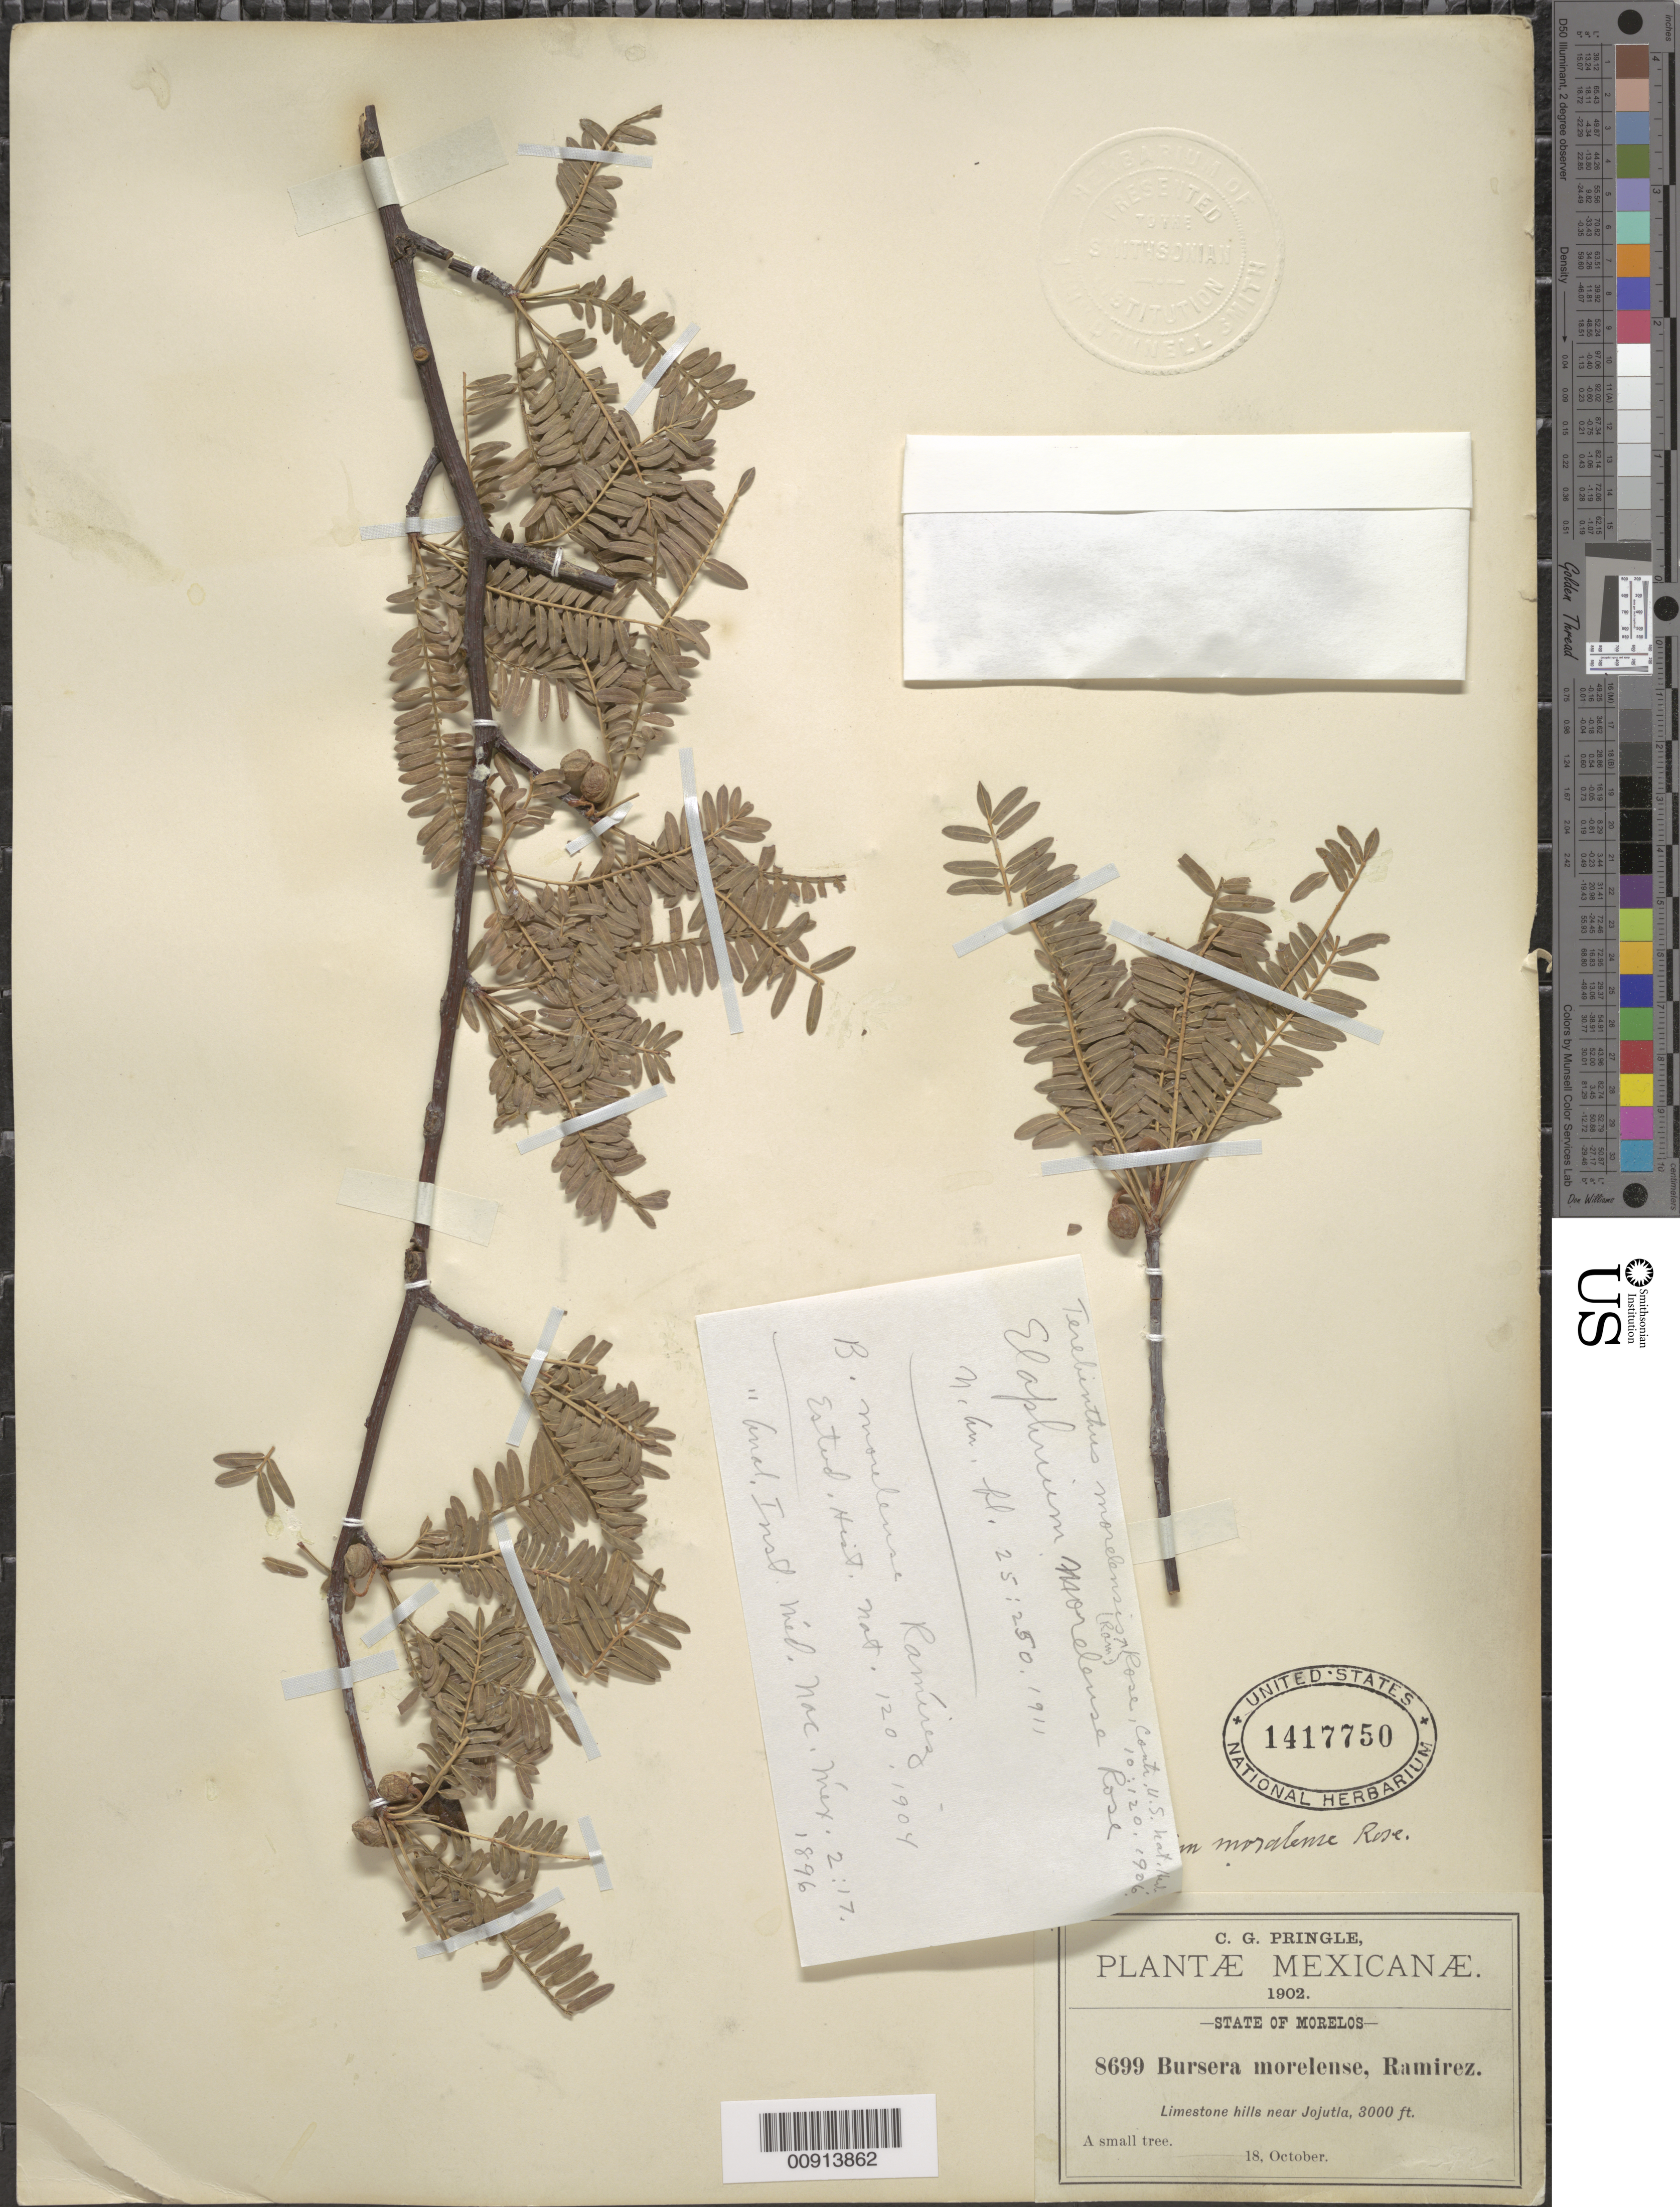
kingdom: Plantae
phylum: Tracheophyta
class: Magnoliopsida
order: Sapindales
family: Burseraceae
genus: Bursera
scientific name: Bursera morelensis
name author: Ramírez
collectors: C. G. Pringle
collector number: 8699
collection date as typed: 18 Oct 1902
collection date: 1902-10-18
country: Mexico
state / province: Morelos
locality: Near Jojutla, State of Morelos.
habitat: Limestone hills.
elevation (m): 914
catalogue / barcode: US 1417750